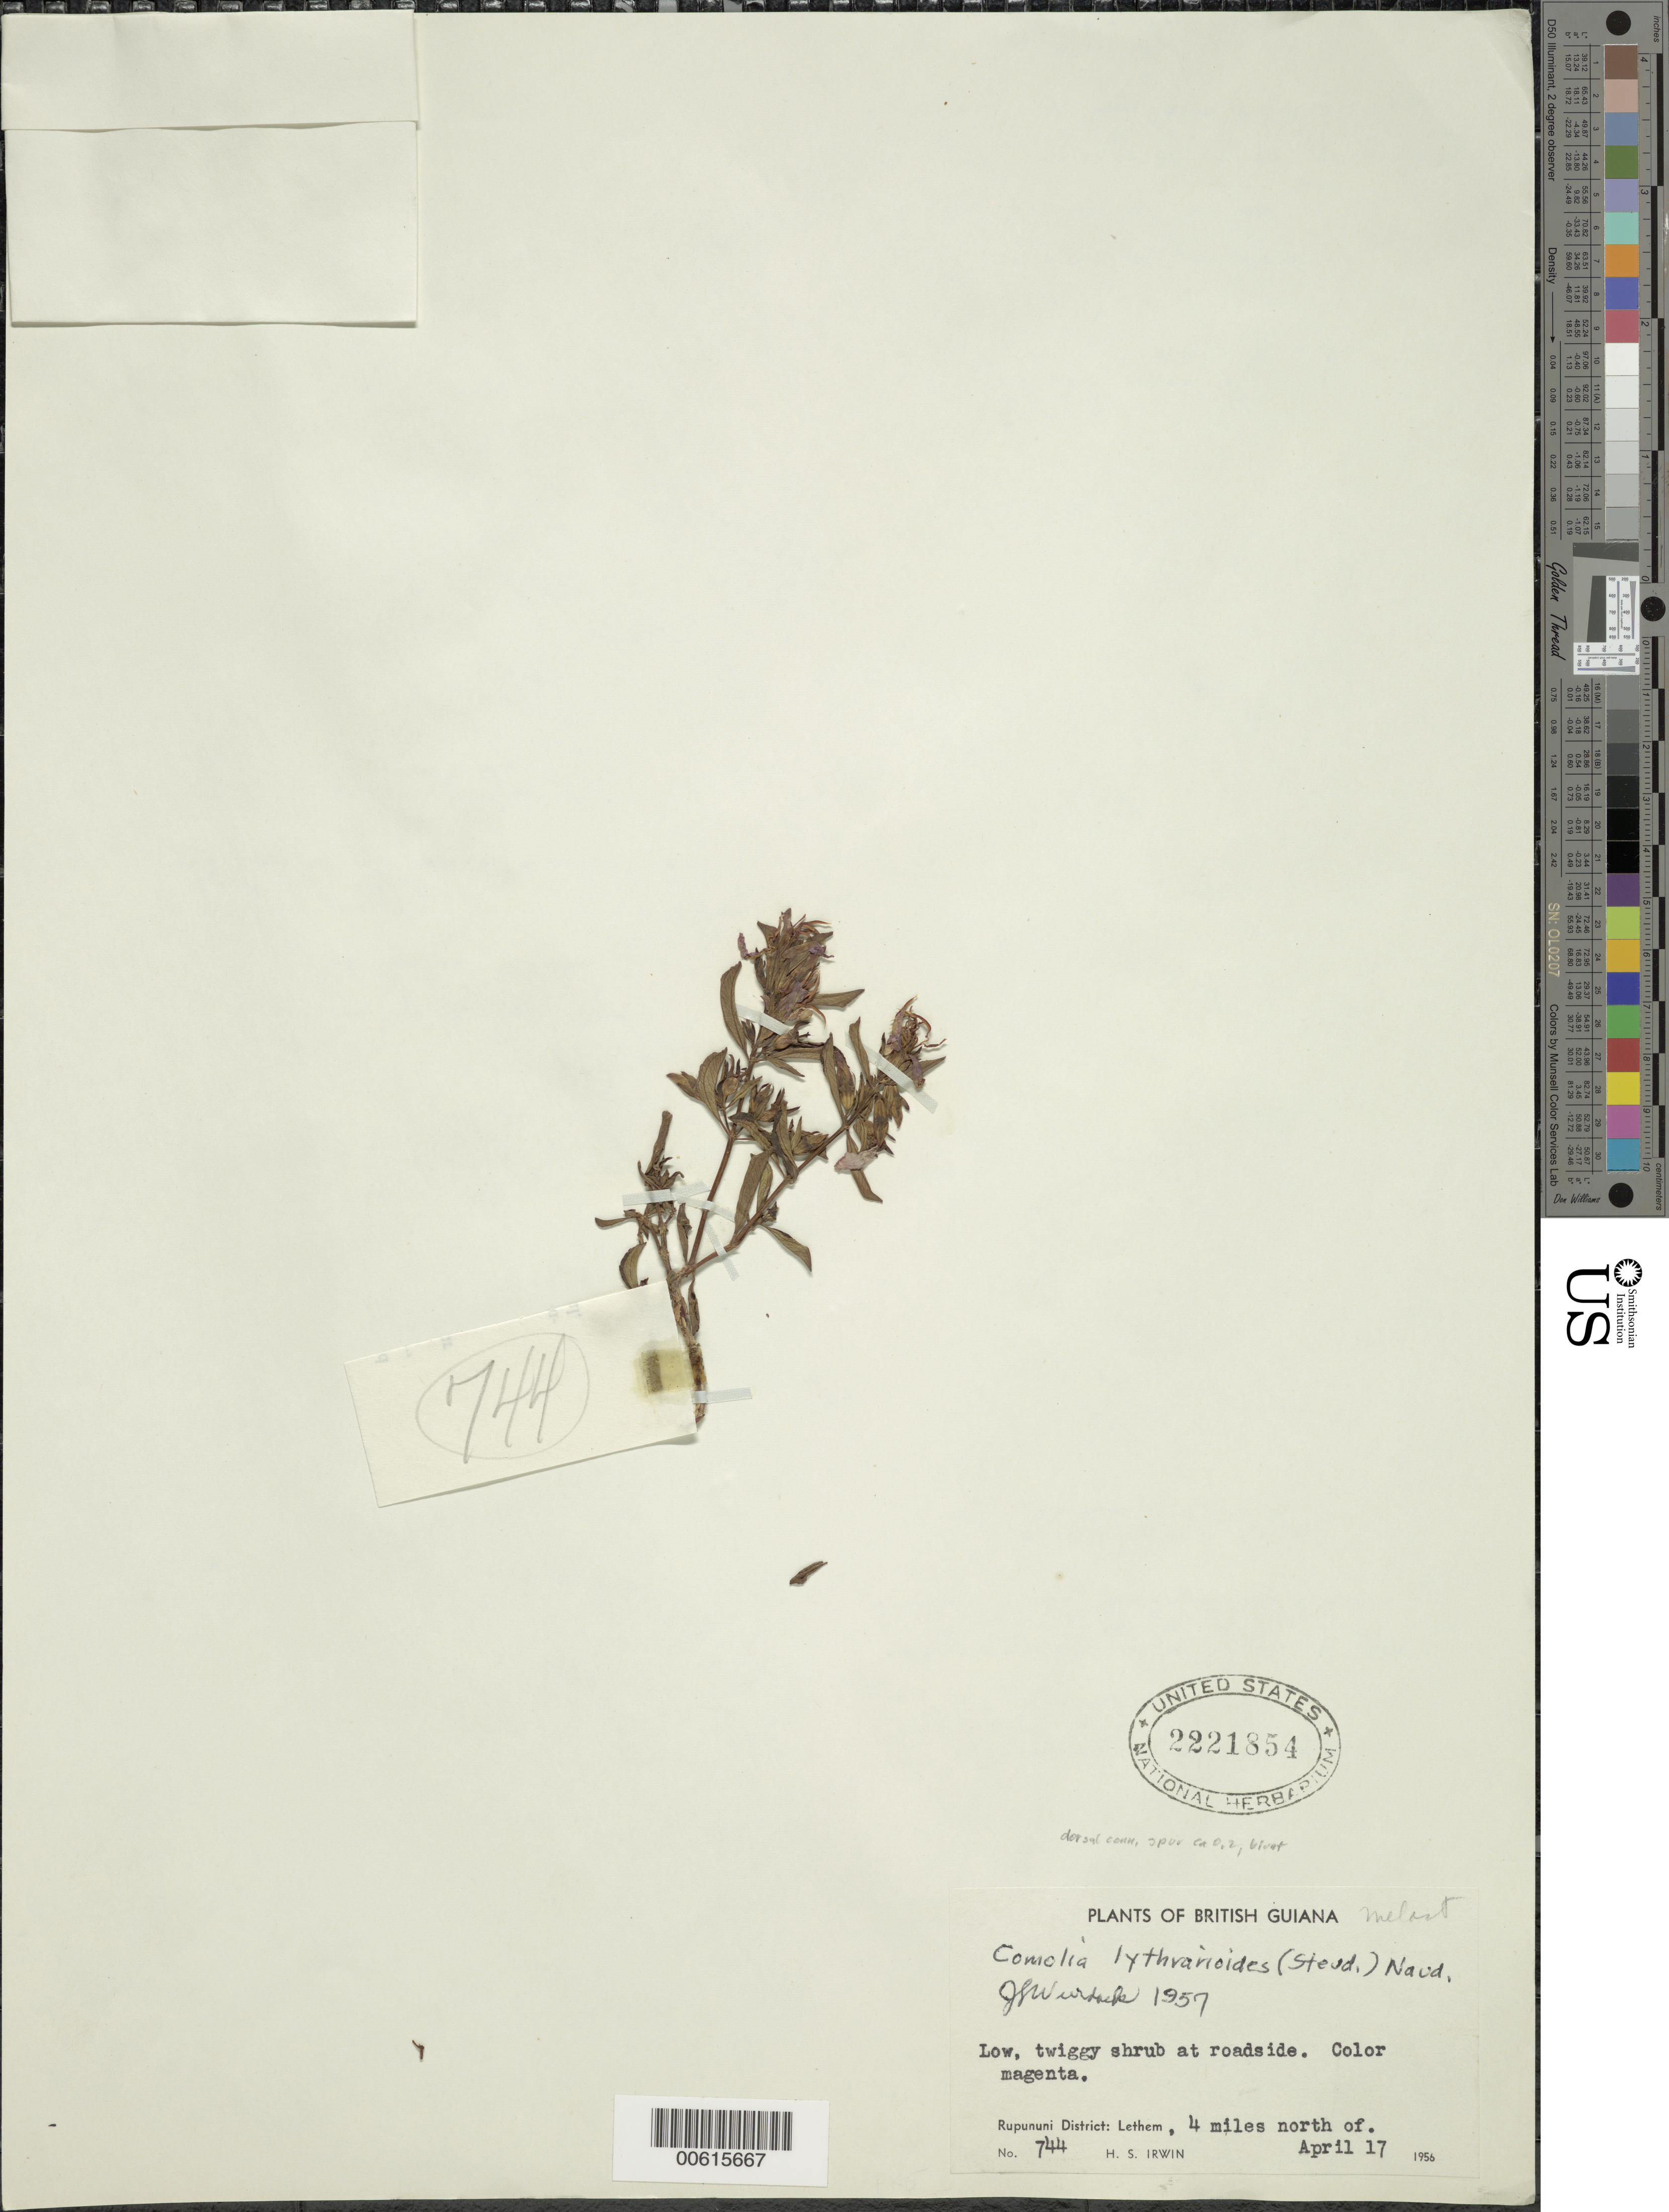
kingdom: Plantae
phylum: Tracheophyta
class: Magnoliopsida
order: Myrtales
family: Melastomataceae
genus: Comolia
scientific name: Comolia lythrarioides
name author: (Steud.) Naudin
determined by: Nunes da Silva, Diego, (RB), Jardim Botanico do Rio de Janeiro - Herbario (BRAZIL)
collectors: H. Irwin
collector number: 744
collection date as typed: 17-Apr-56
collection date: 1956-04-17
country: Guyana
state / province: U. Takutu-U. Essequibo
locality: Rupununi Dist., 4 mi. N of Lethem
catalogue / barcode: US 2221854